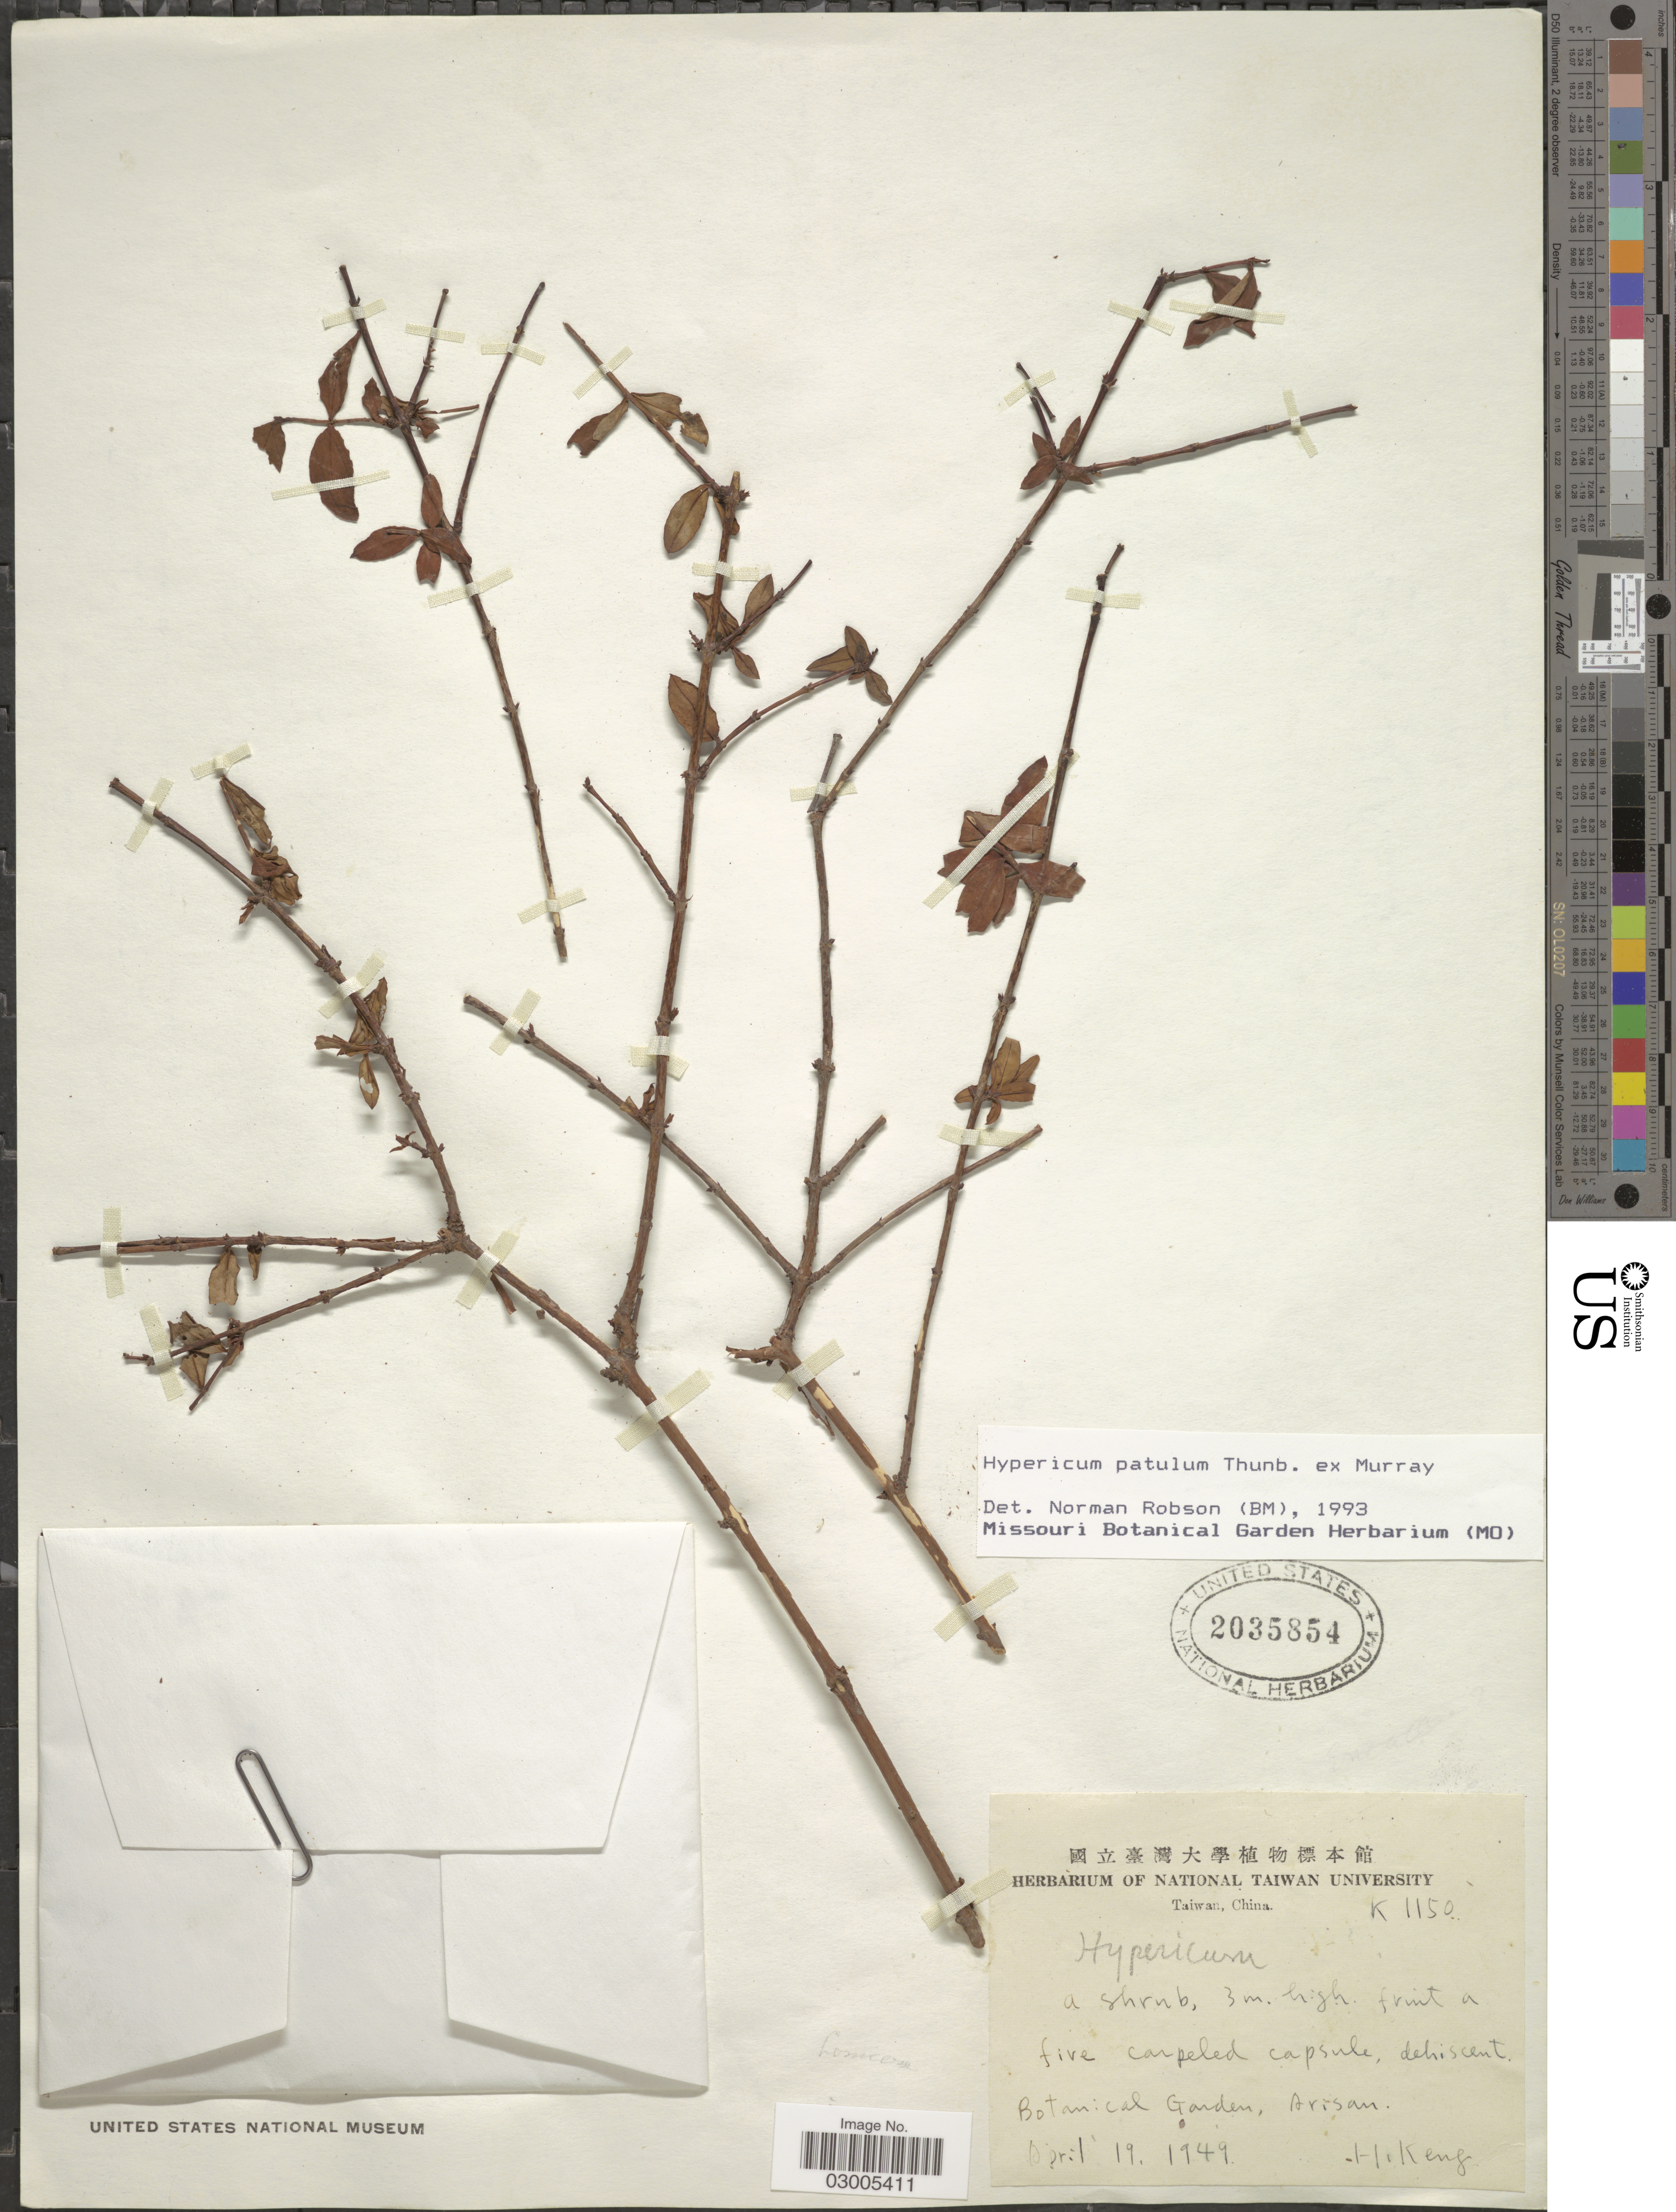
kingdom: Plantae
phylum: Tracheophyta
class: Magnoliopsida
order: Malpighiales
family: Hypericaceae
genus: Hypericum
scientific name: Hypericum patulum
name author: Thunb.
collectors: H. Keng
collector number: K1150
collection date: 1949-04-19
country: Taiwan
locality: Botanical Garden, Arisan.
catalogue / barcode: US 2035854